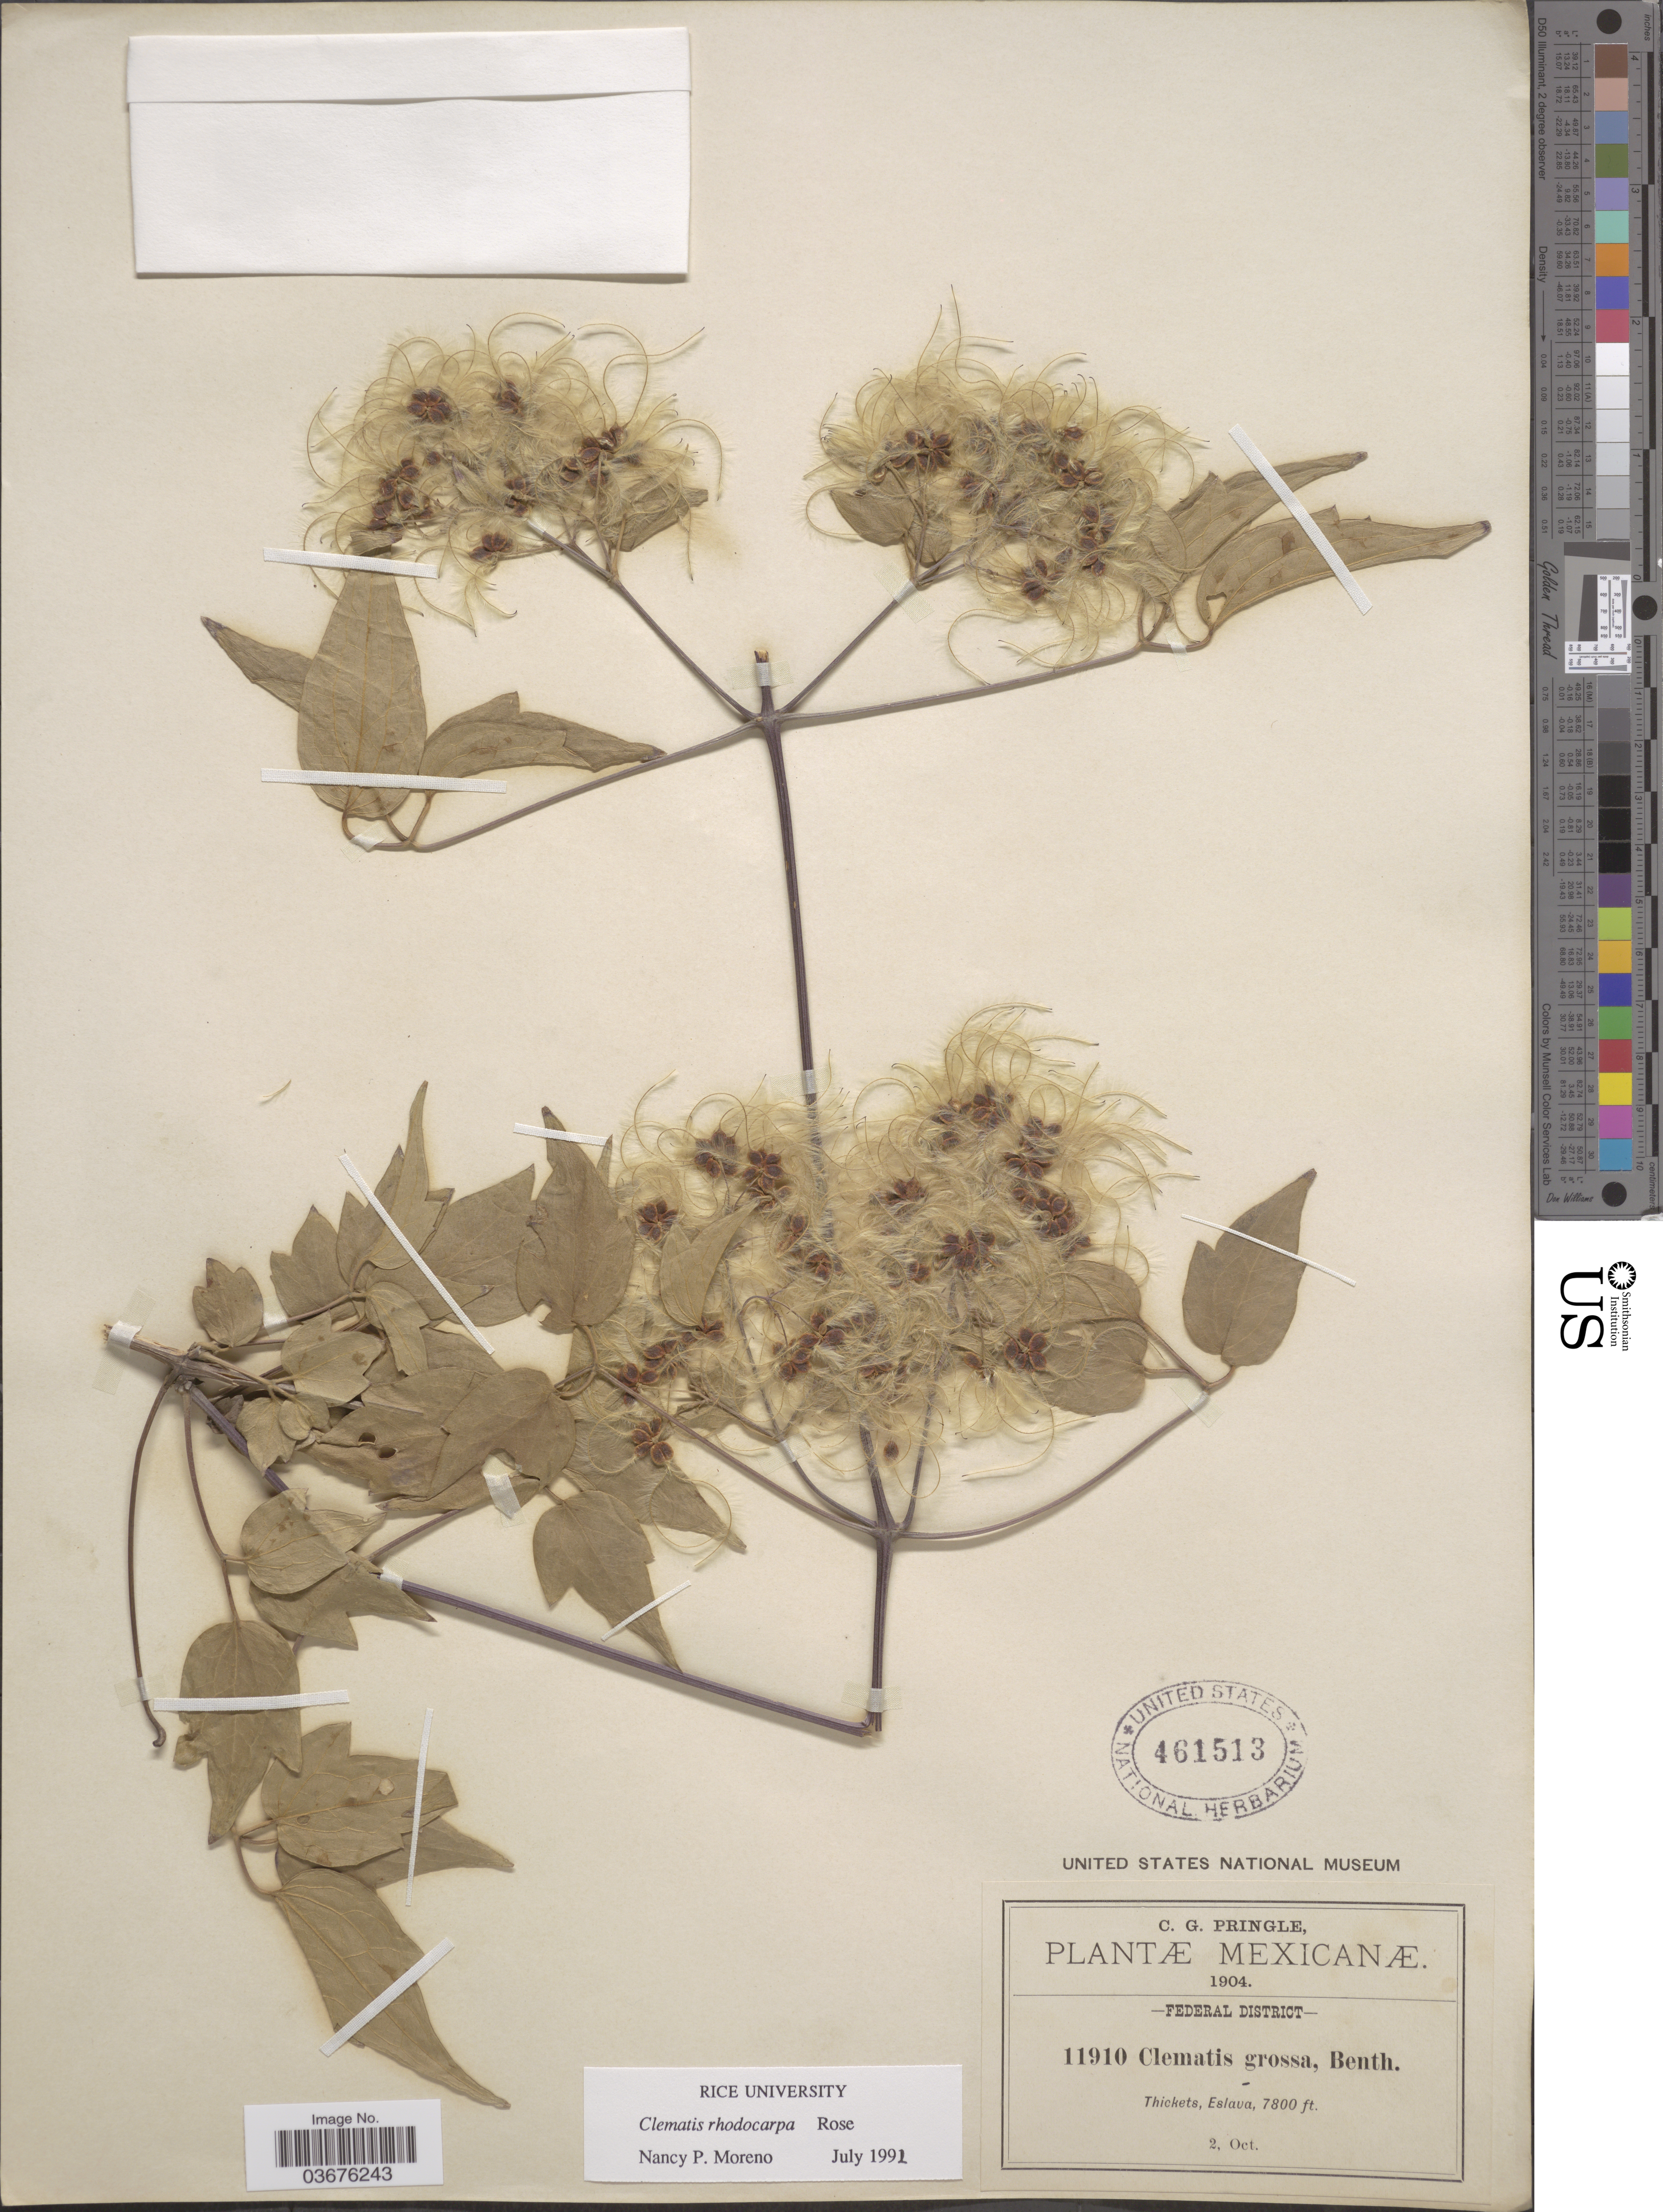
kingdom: Plantae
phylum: Tracheophyta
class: Magnoliopsida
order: Ranunculales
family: Ranunculaceae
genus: Clematis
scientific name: Clematis rhodocarpa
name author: Rose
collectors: C. G. Pringle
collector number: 11910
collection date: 1904-10-02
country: Mexico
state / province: Distrito Federal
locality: Federal District. Thickets, Eslava.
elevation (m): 2377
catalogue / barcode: US 461513